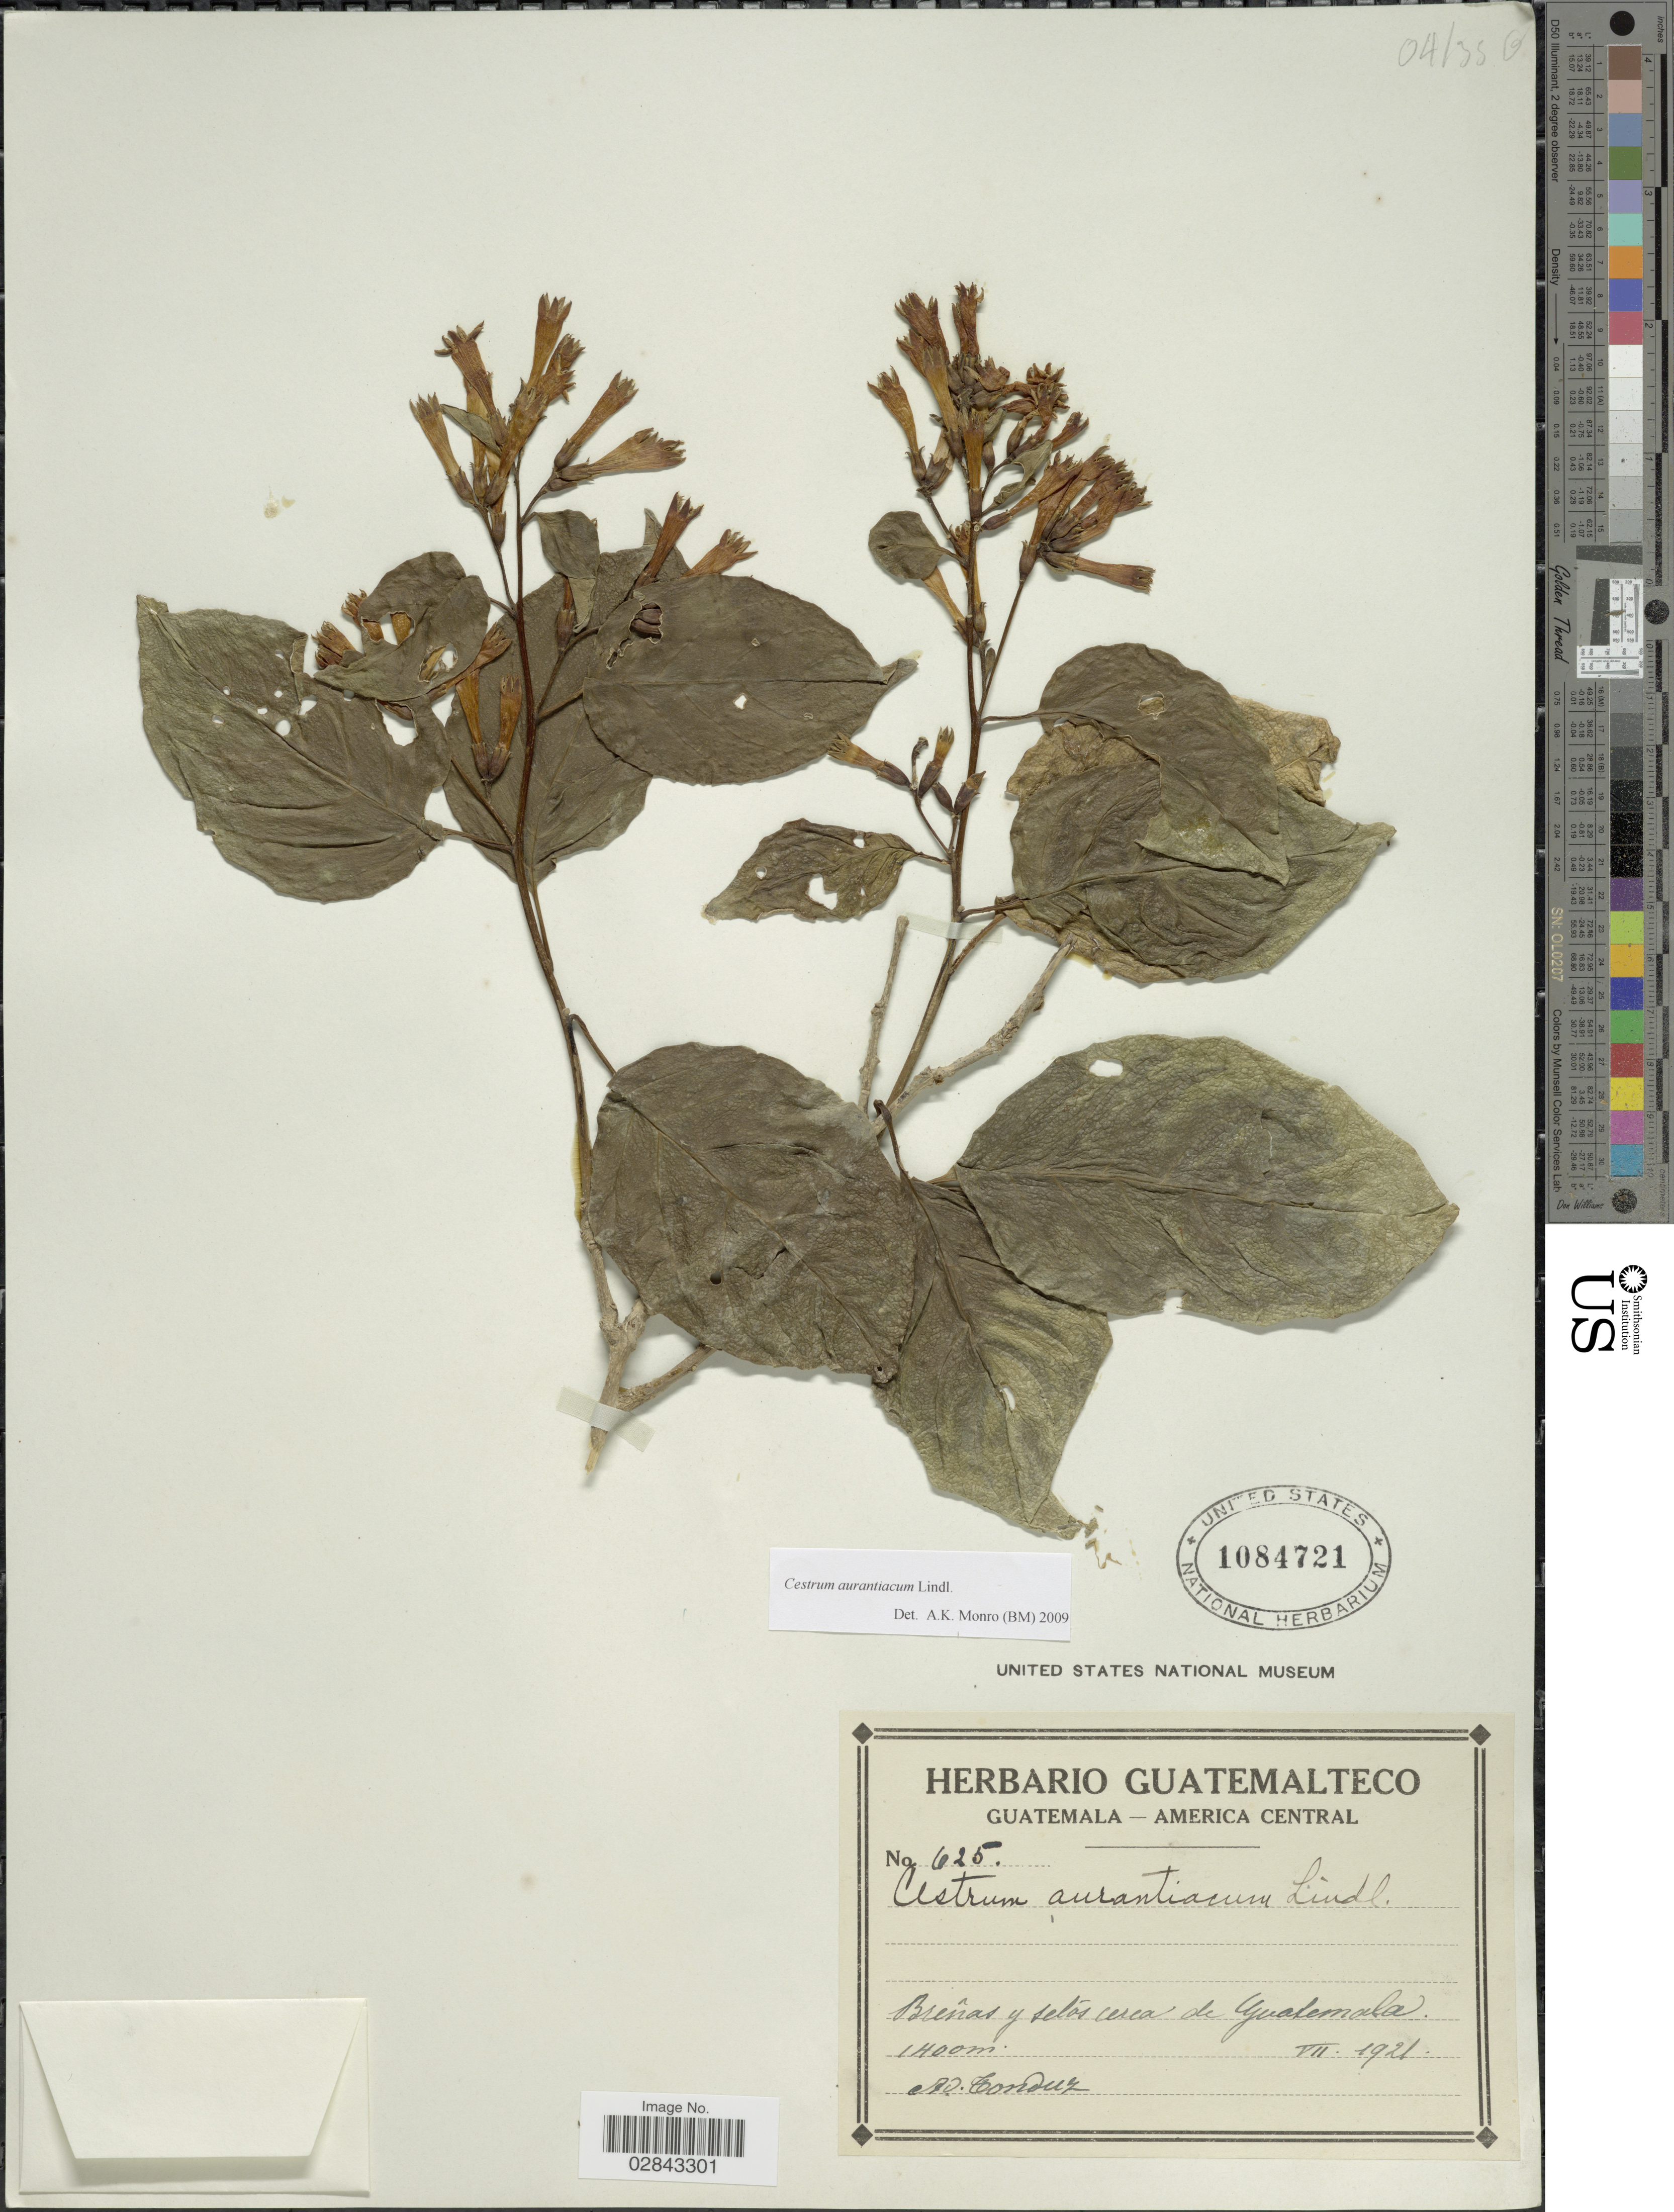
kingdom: Plantae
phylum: Tracheophyta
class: Magnoliopsida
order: Solanales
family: Solanaceae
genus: Cestrum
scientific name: Cestrum aurantiacum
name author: Lindley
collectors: A. Tonduz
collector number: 625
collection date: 1921-07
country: Guatemala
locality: Breñas y setos cerca de Guatemala.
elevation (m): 1400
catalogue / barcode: US 1084721